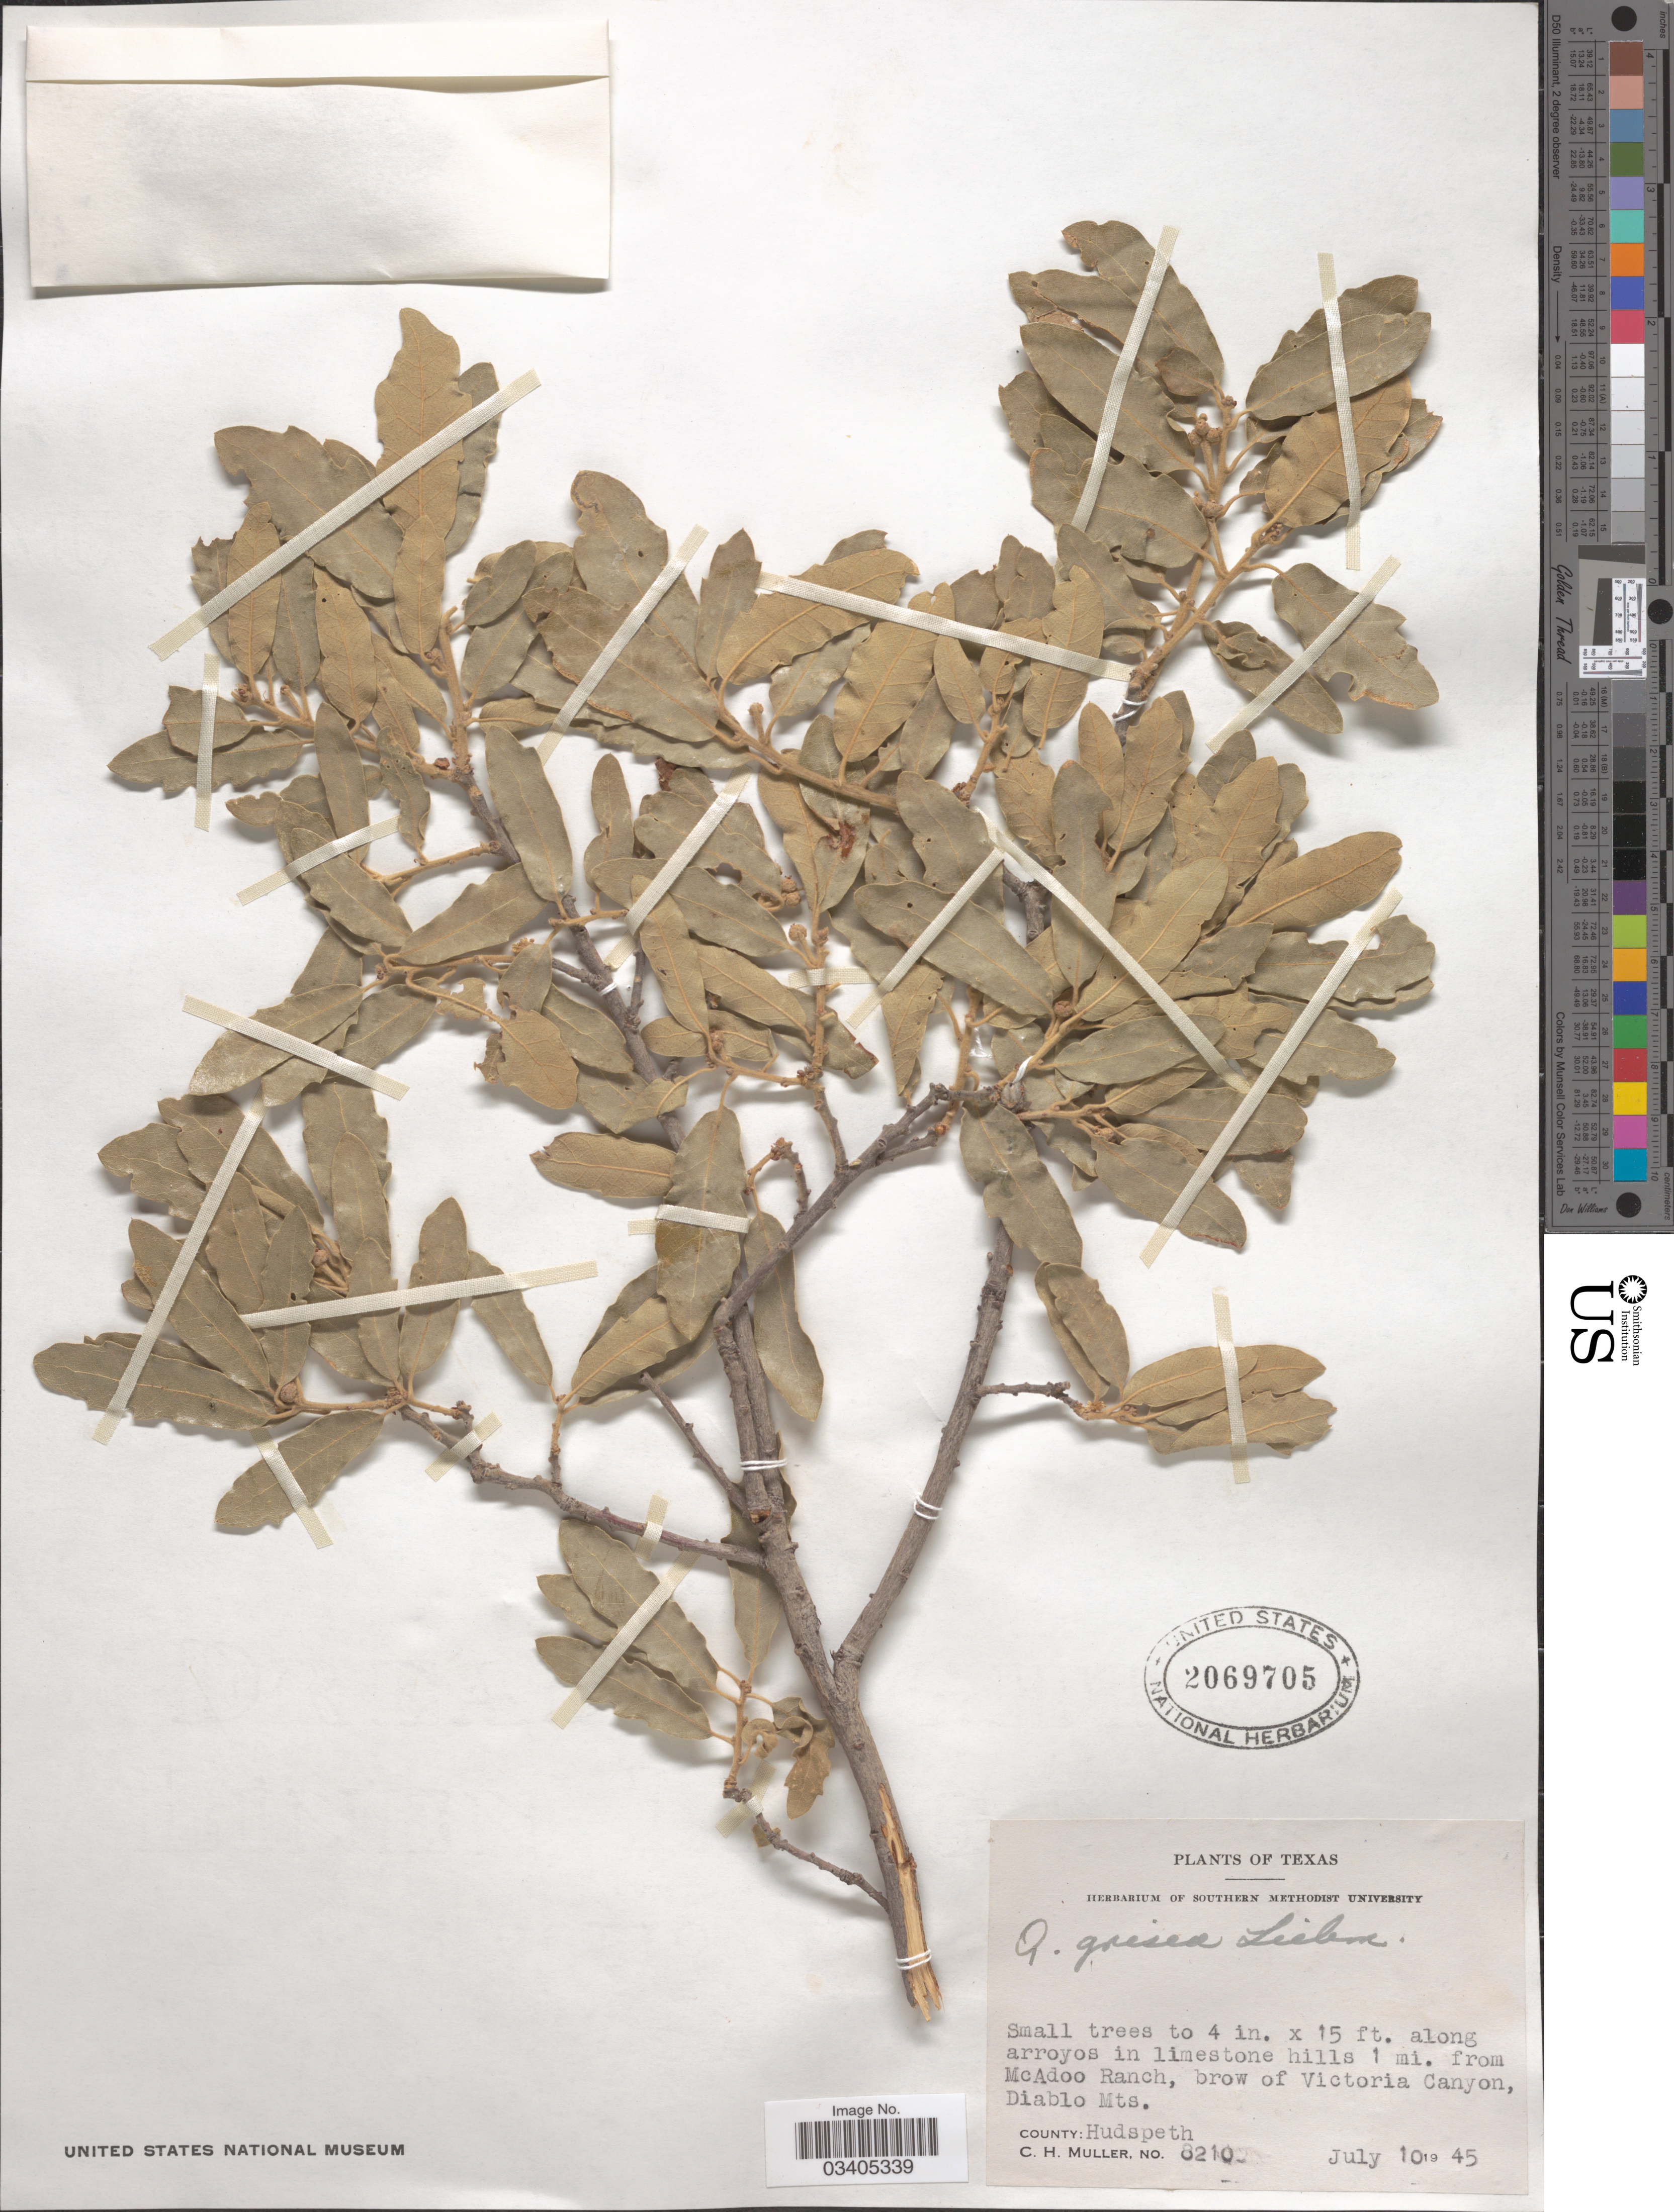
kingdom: Plantae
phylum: Tracheophyta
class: Magnoliopsida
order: Fagales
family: Fagaceae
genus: Quercus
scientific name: Quercus grisea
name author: Liebm.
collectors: C. H. Mueller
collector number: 8210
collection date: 1945-07-10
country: United States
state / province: Texas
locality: Along arroyos in limestone hills 1 mi. from McAdoo Ranch, brow of Victoria Canyon, Diablo Mts. County: Hudspeth.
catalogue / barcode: US 2069705